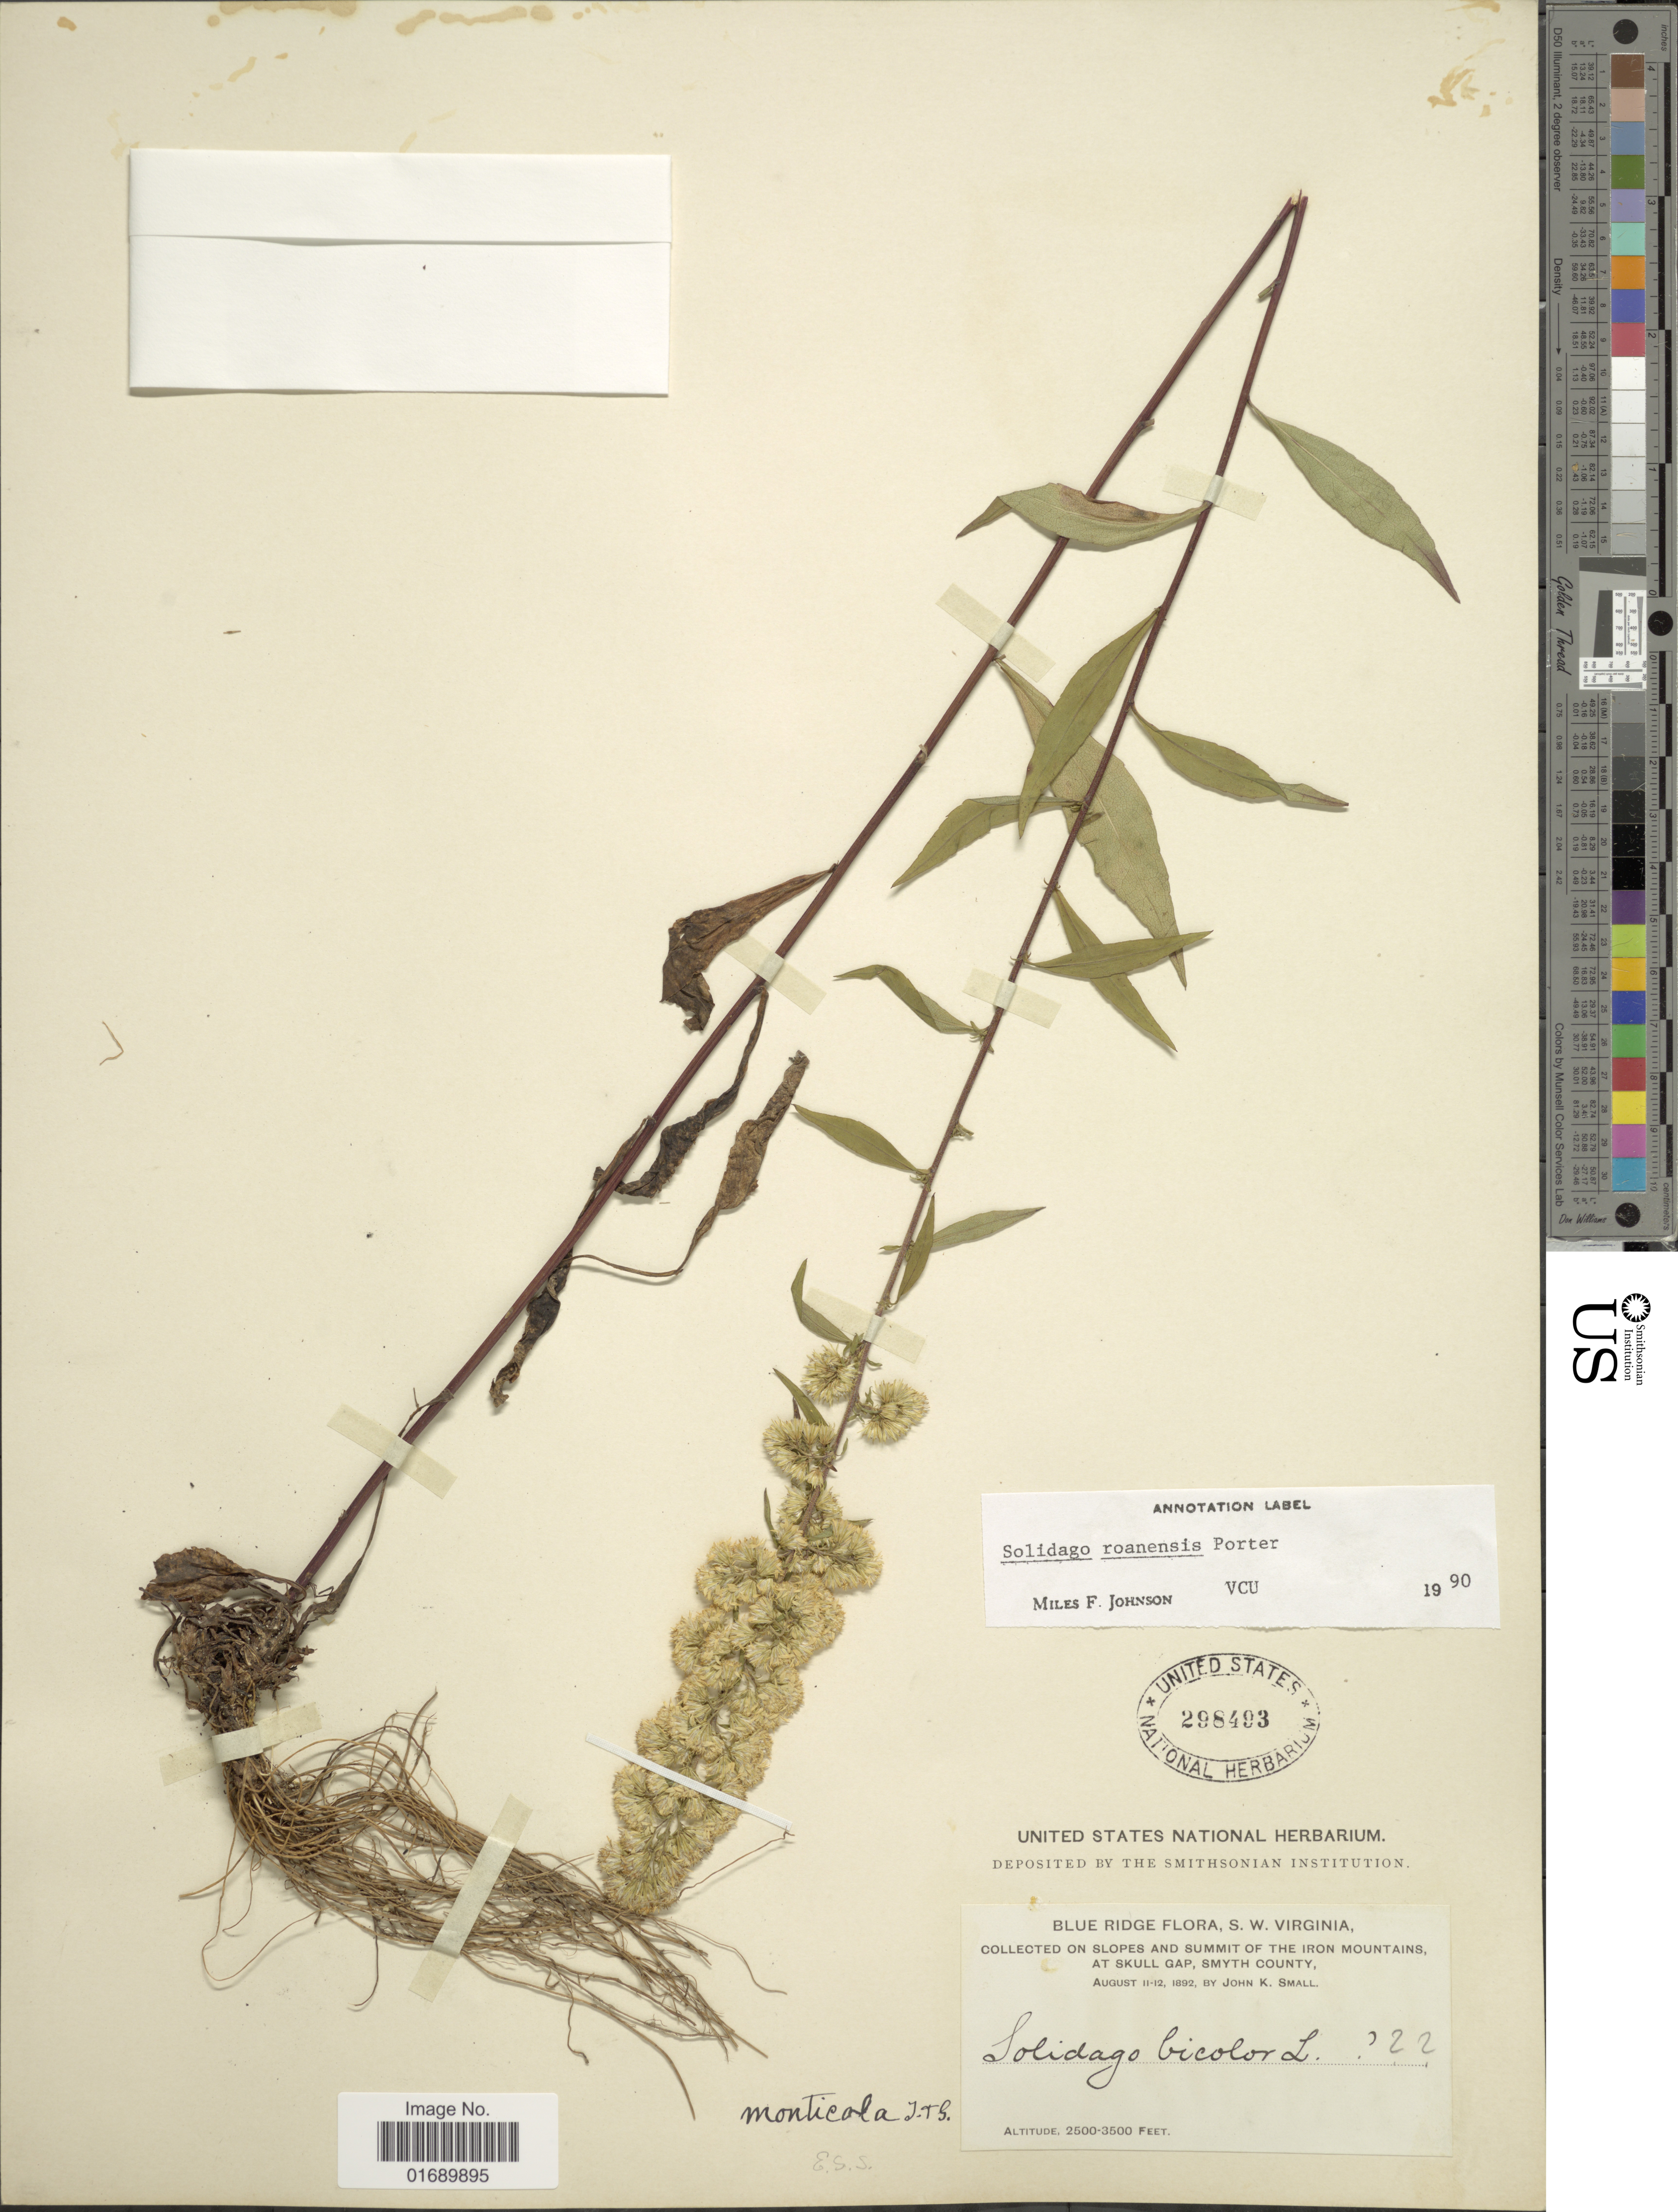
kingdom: Plantae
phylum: Tracheophyta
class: Magnoliopsida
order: Asterales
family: Asteraceae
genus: Solidago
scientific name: Solidago roanensis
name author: Porter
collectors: J. K. Small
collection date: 1892-08-11/1892-08-12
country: United States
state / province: Virginia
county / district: Smyth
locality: Blue Ridge, S.W. Virginia, on slopes and summit of the Iron Mountains, at Skull Gap, Smyth County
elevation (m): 762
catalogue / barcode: US 298493